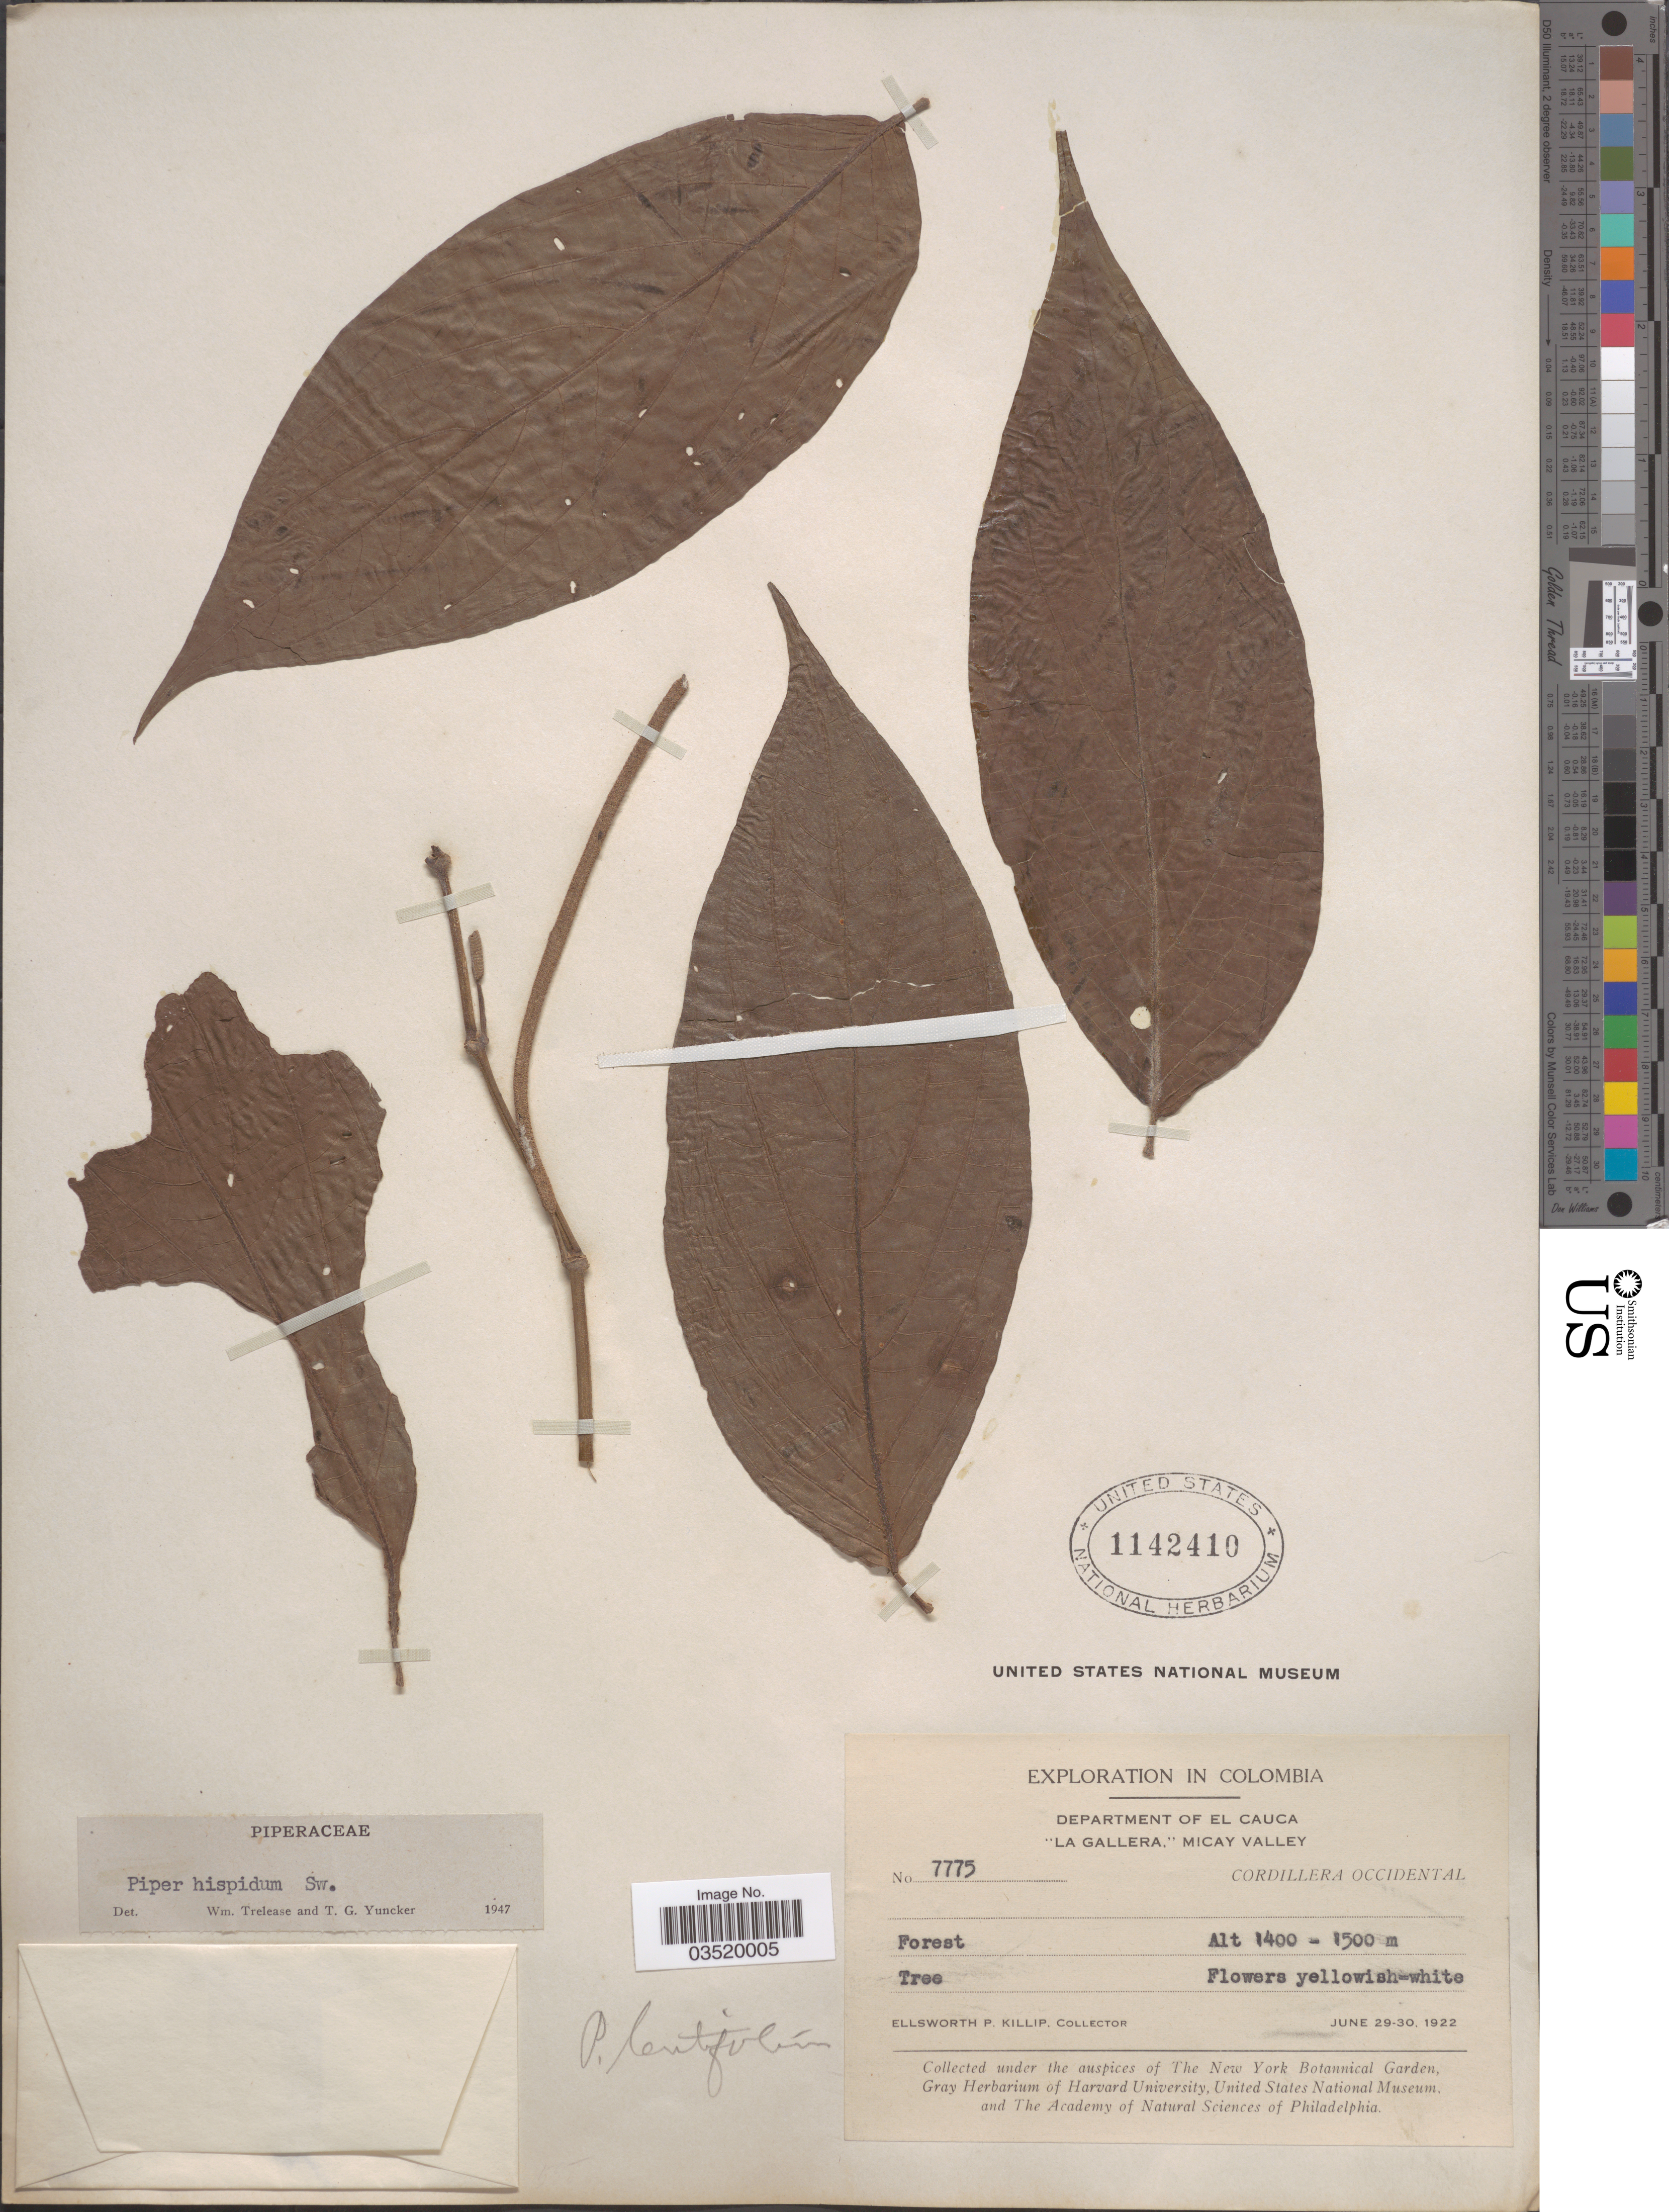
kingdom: Plantae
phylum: Tracheophyta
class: Magnoliopsida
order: Piperales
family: Piperaceae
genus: Piper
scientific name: Piper hispidum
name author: Sw.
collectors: E. P. Killip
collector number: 7775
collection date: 1922-06-29/1922-06-30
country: Colombia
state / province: Cauca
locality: Department of El Cauca. "La Gallera," Micay Valley. Cordillera Occidental.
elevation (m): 1400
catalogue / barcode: US 1142410